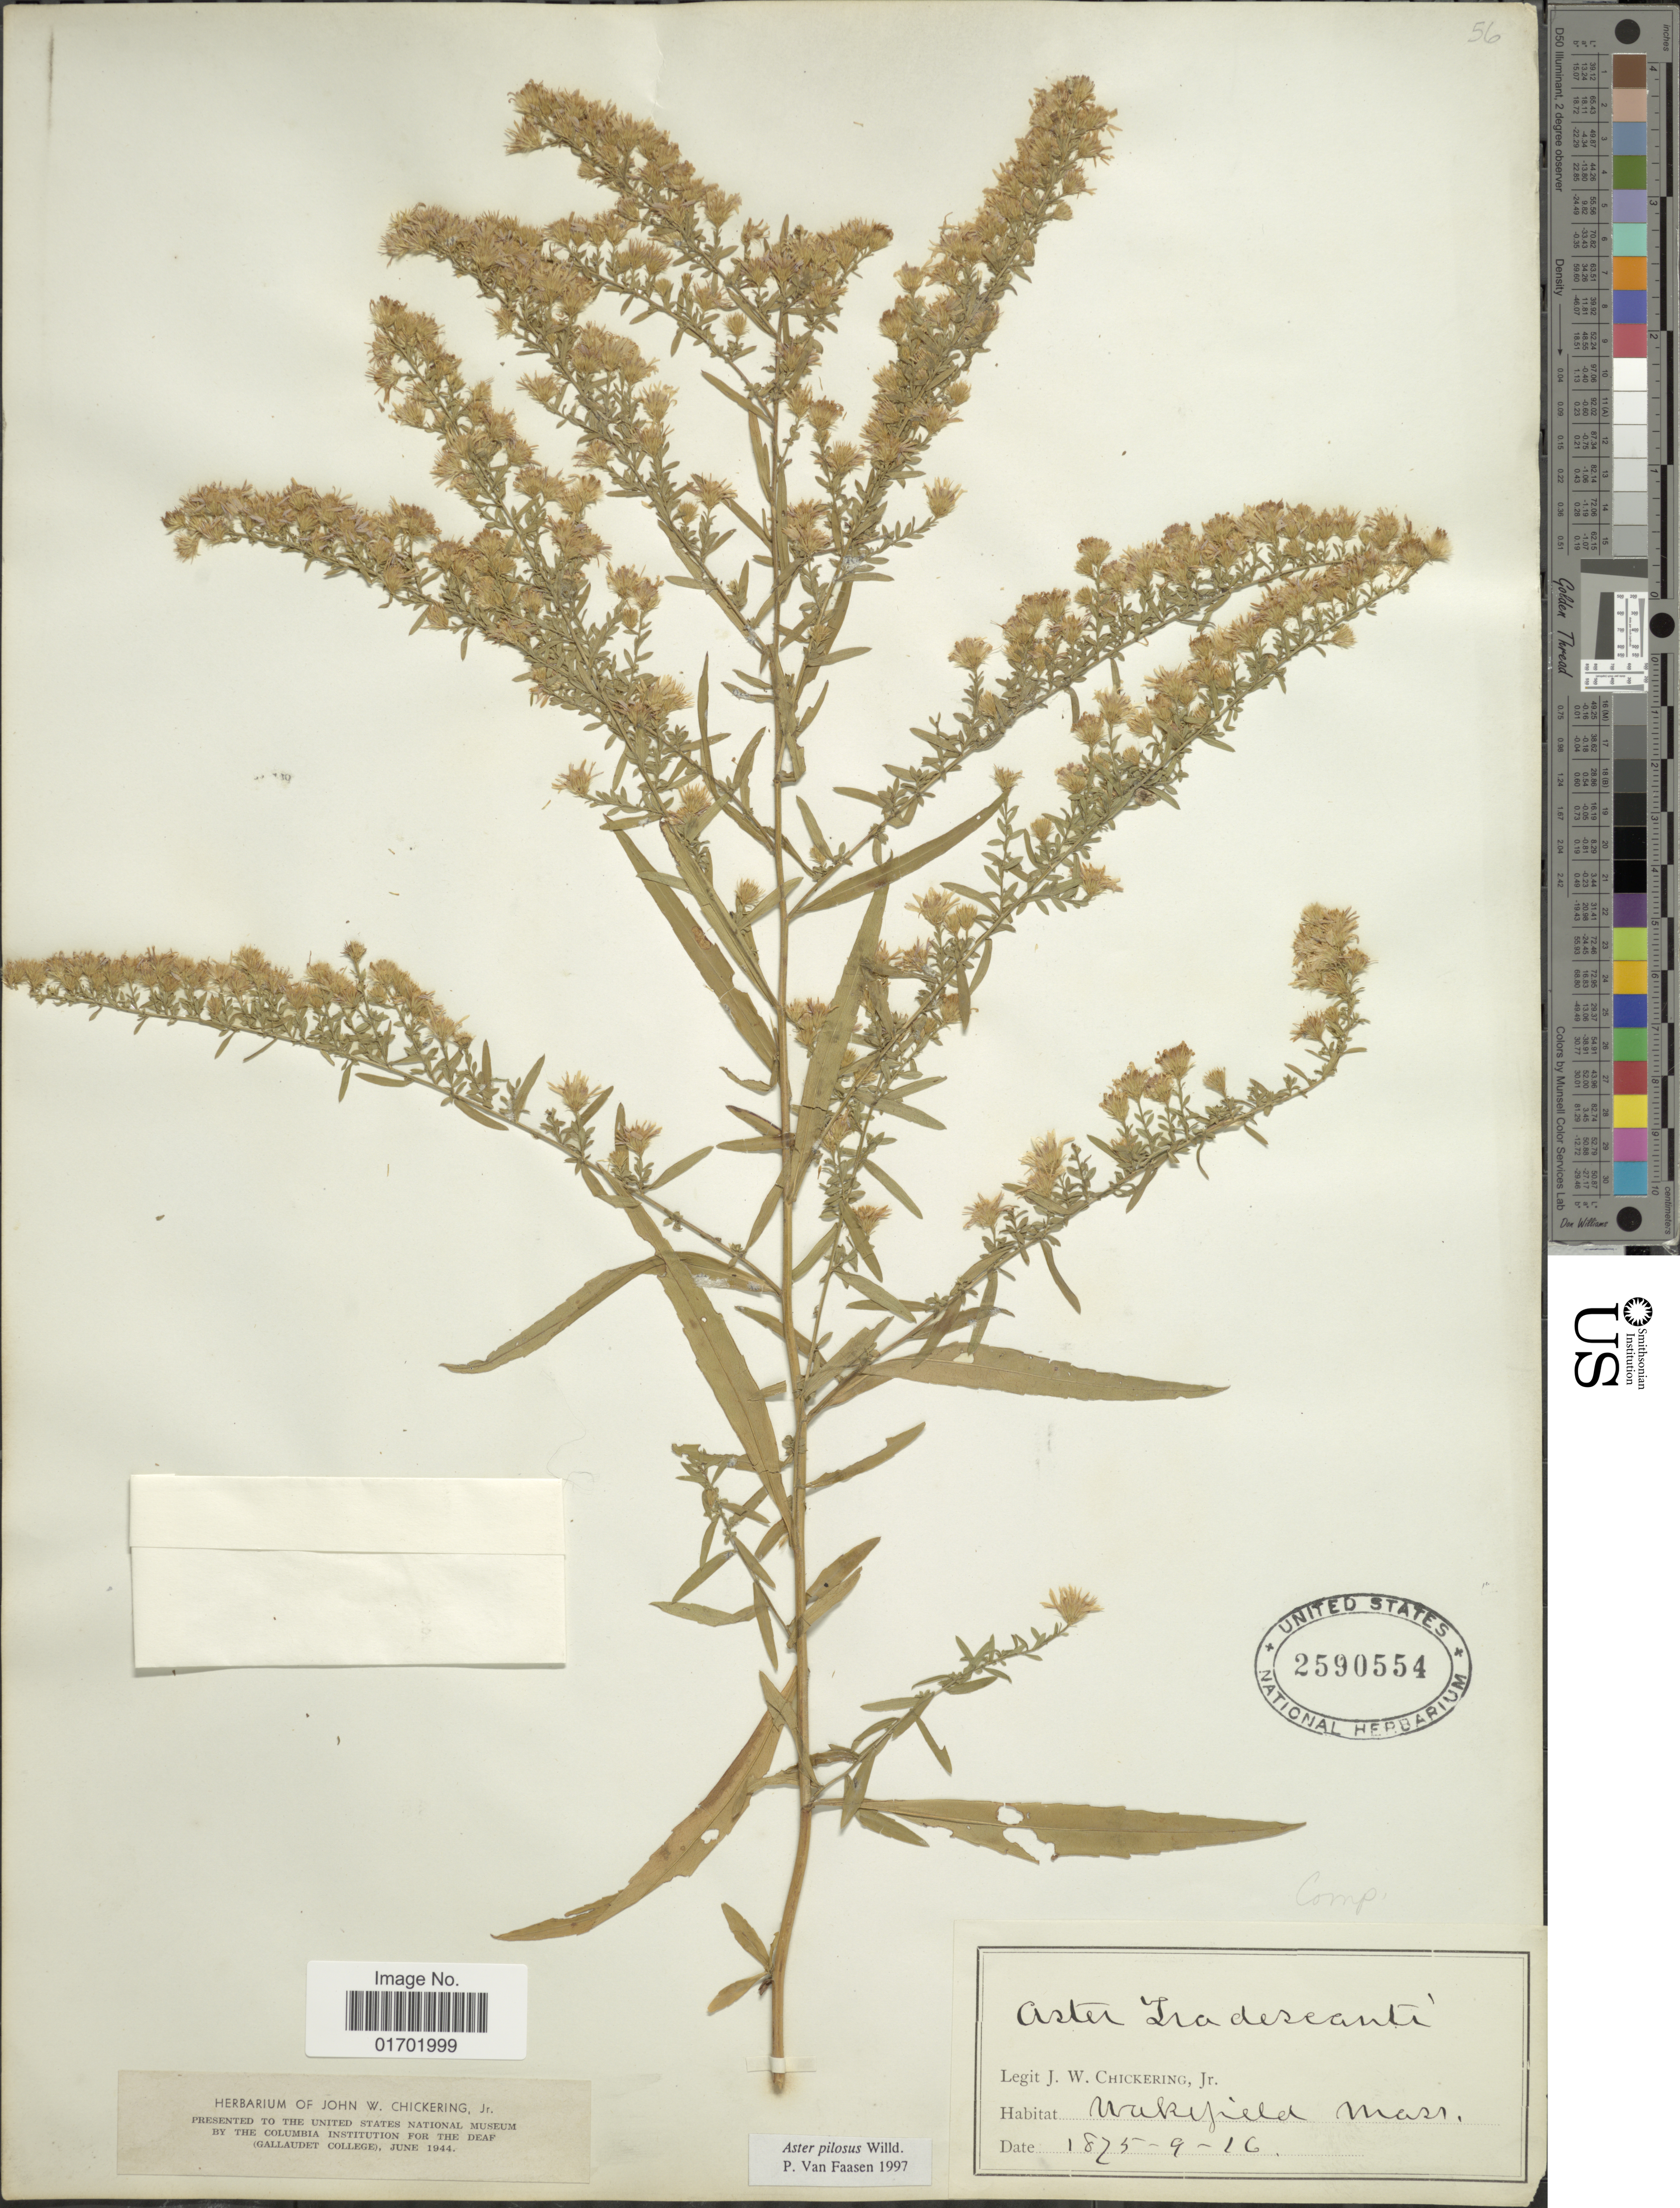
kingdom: Plantae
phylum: Tracheophyta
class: Magnoliopsida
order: Asterales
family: Asteraceae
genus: Symphyotrichum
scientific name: Symphyotrichum pilosum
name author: (Willd.) G.L. Nesom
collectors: J. W. Chickering Jr.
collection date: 1875-09-16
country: United States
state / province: Massachusetts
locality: Wakefield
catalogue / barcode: US 2590554